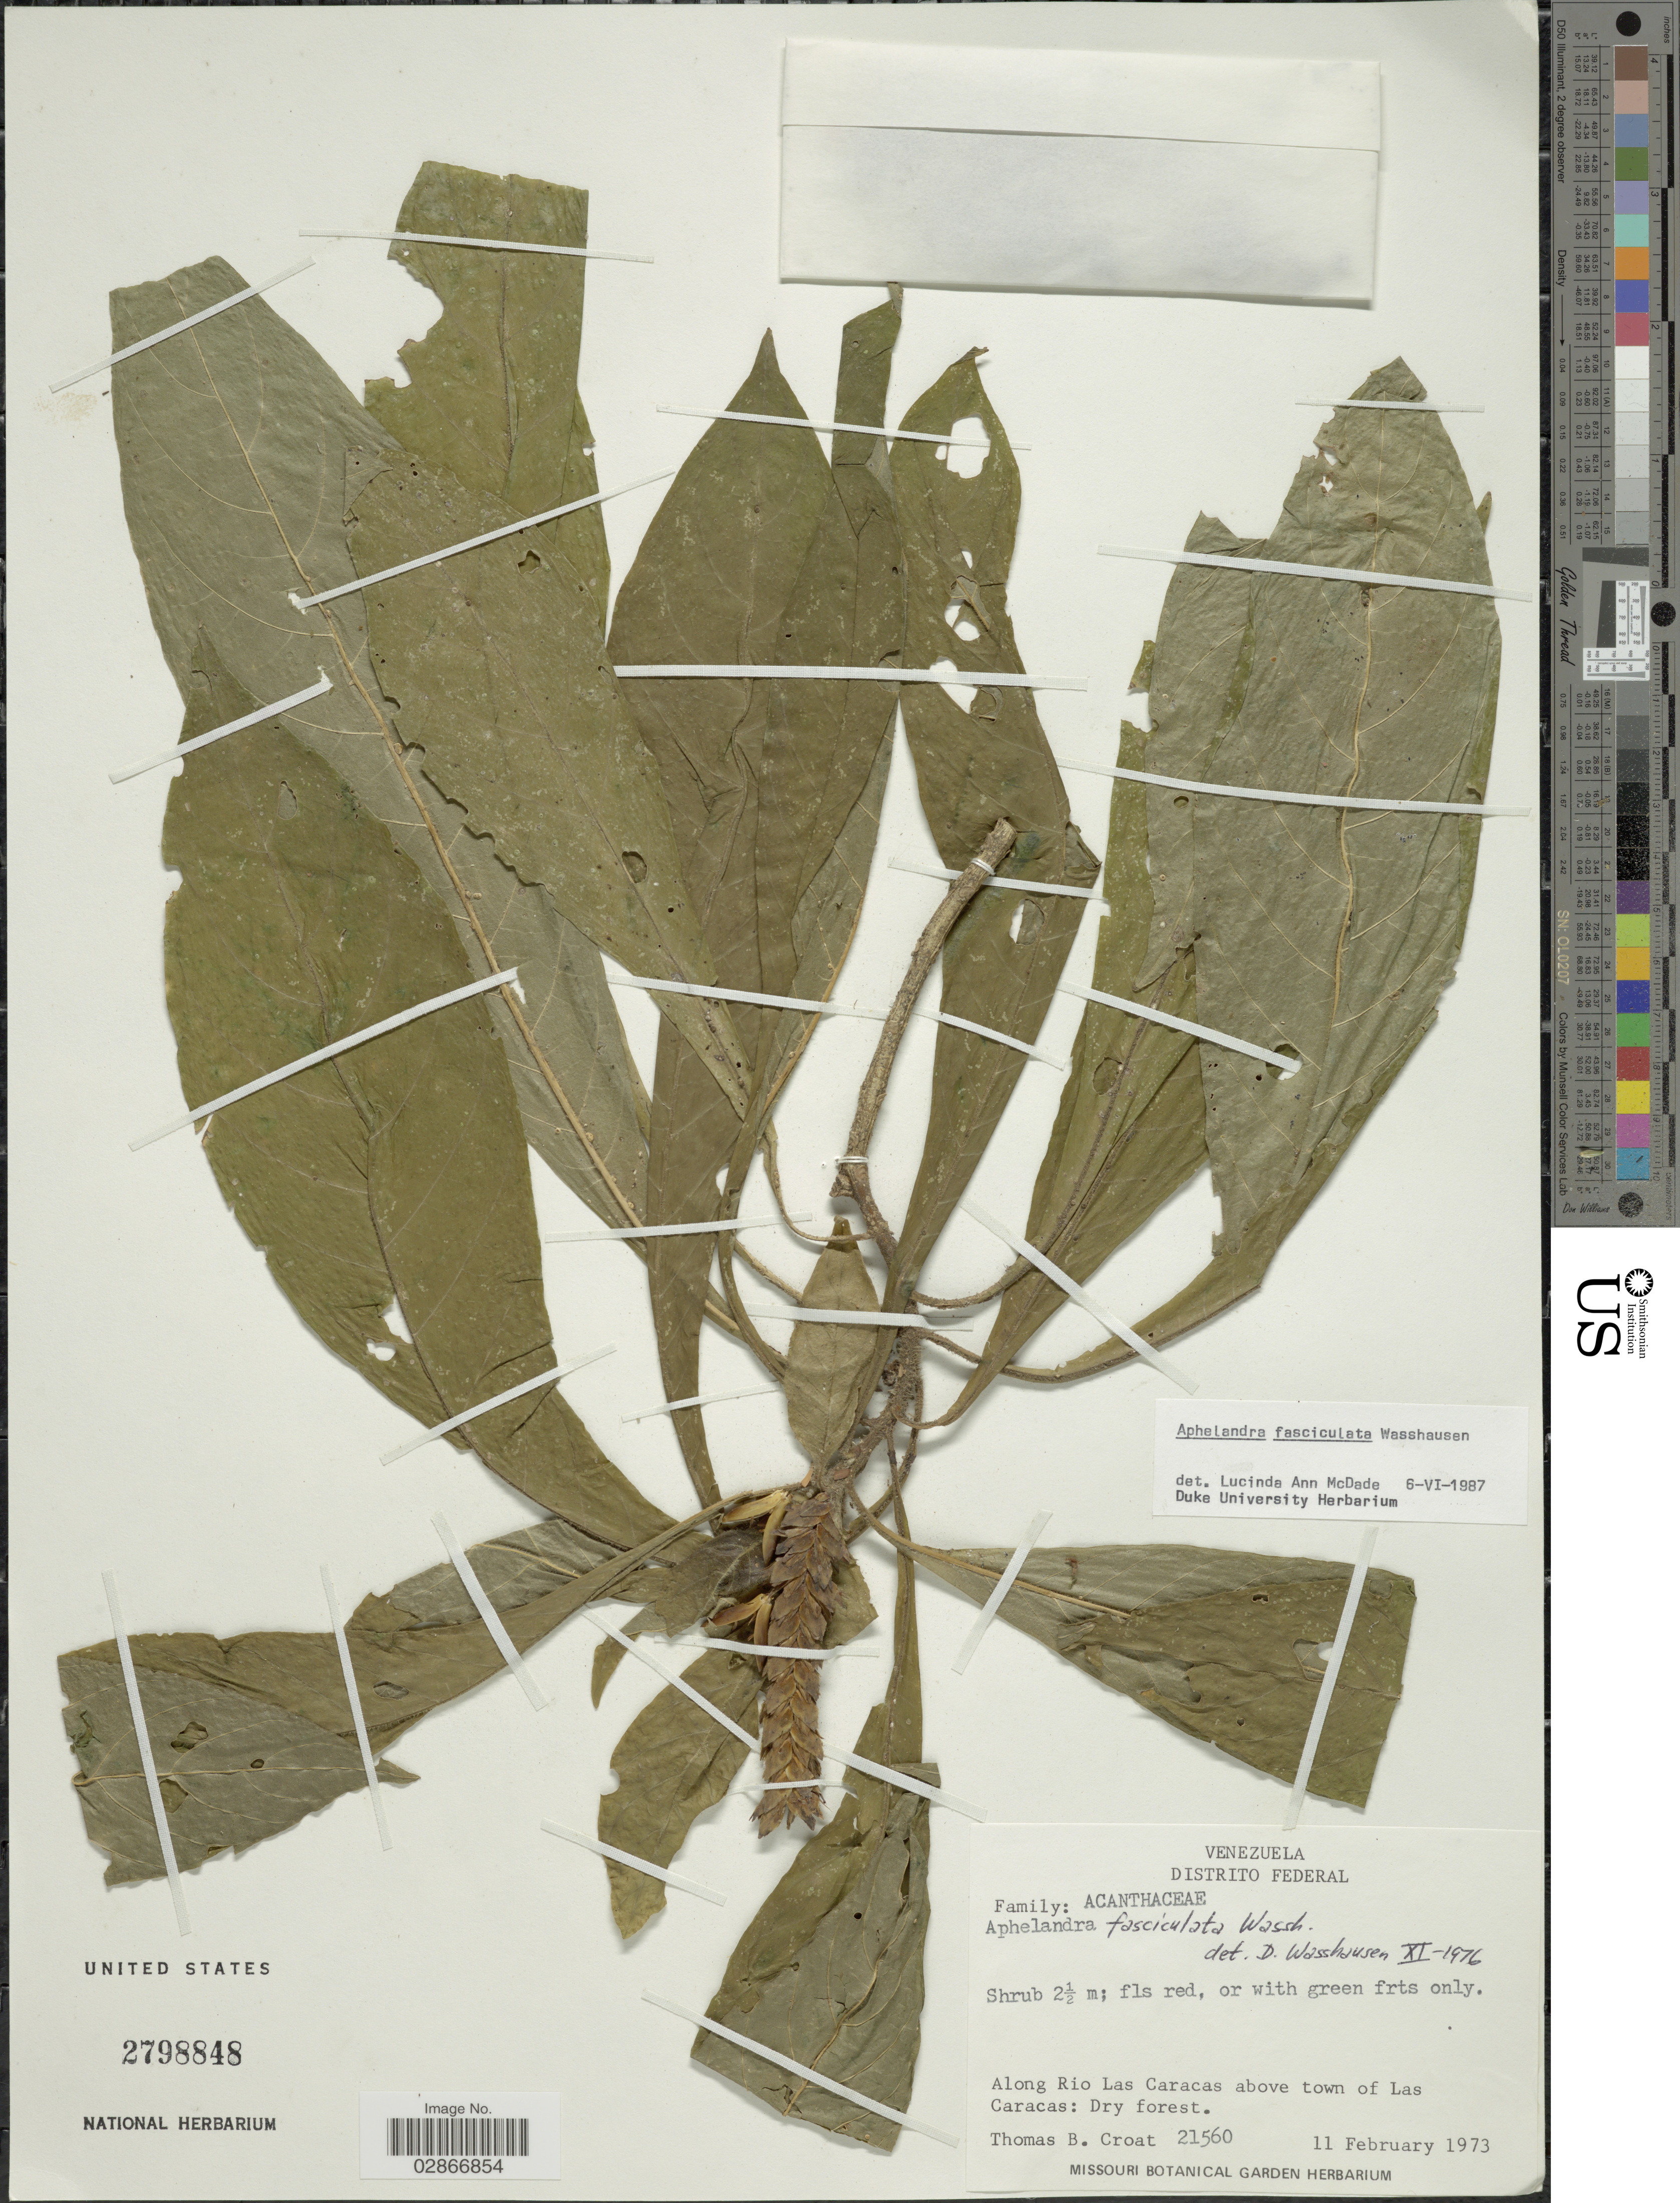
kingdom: Plantae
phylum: Tracheophyta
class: Magnoliopsida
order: Lamiales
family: Acanthaceae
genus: Aphelandra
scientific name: Aphelandra fasciculata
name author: Wassh.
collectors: T. B. Croat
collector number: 21560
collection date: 1973-02-11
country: Venezuela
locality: Distrito Federal, Along Rio Las Caracas above town of Las Caracas.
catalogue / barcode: US 2798848